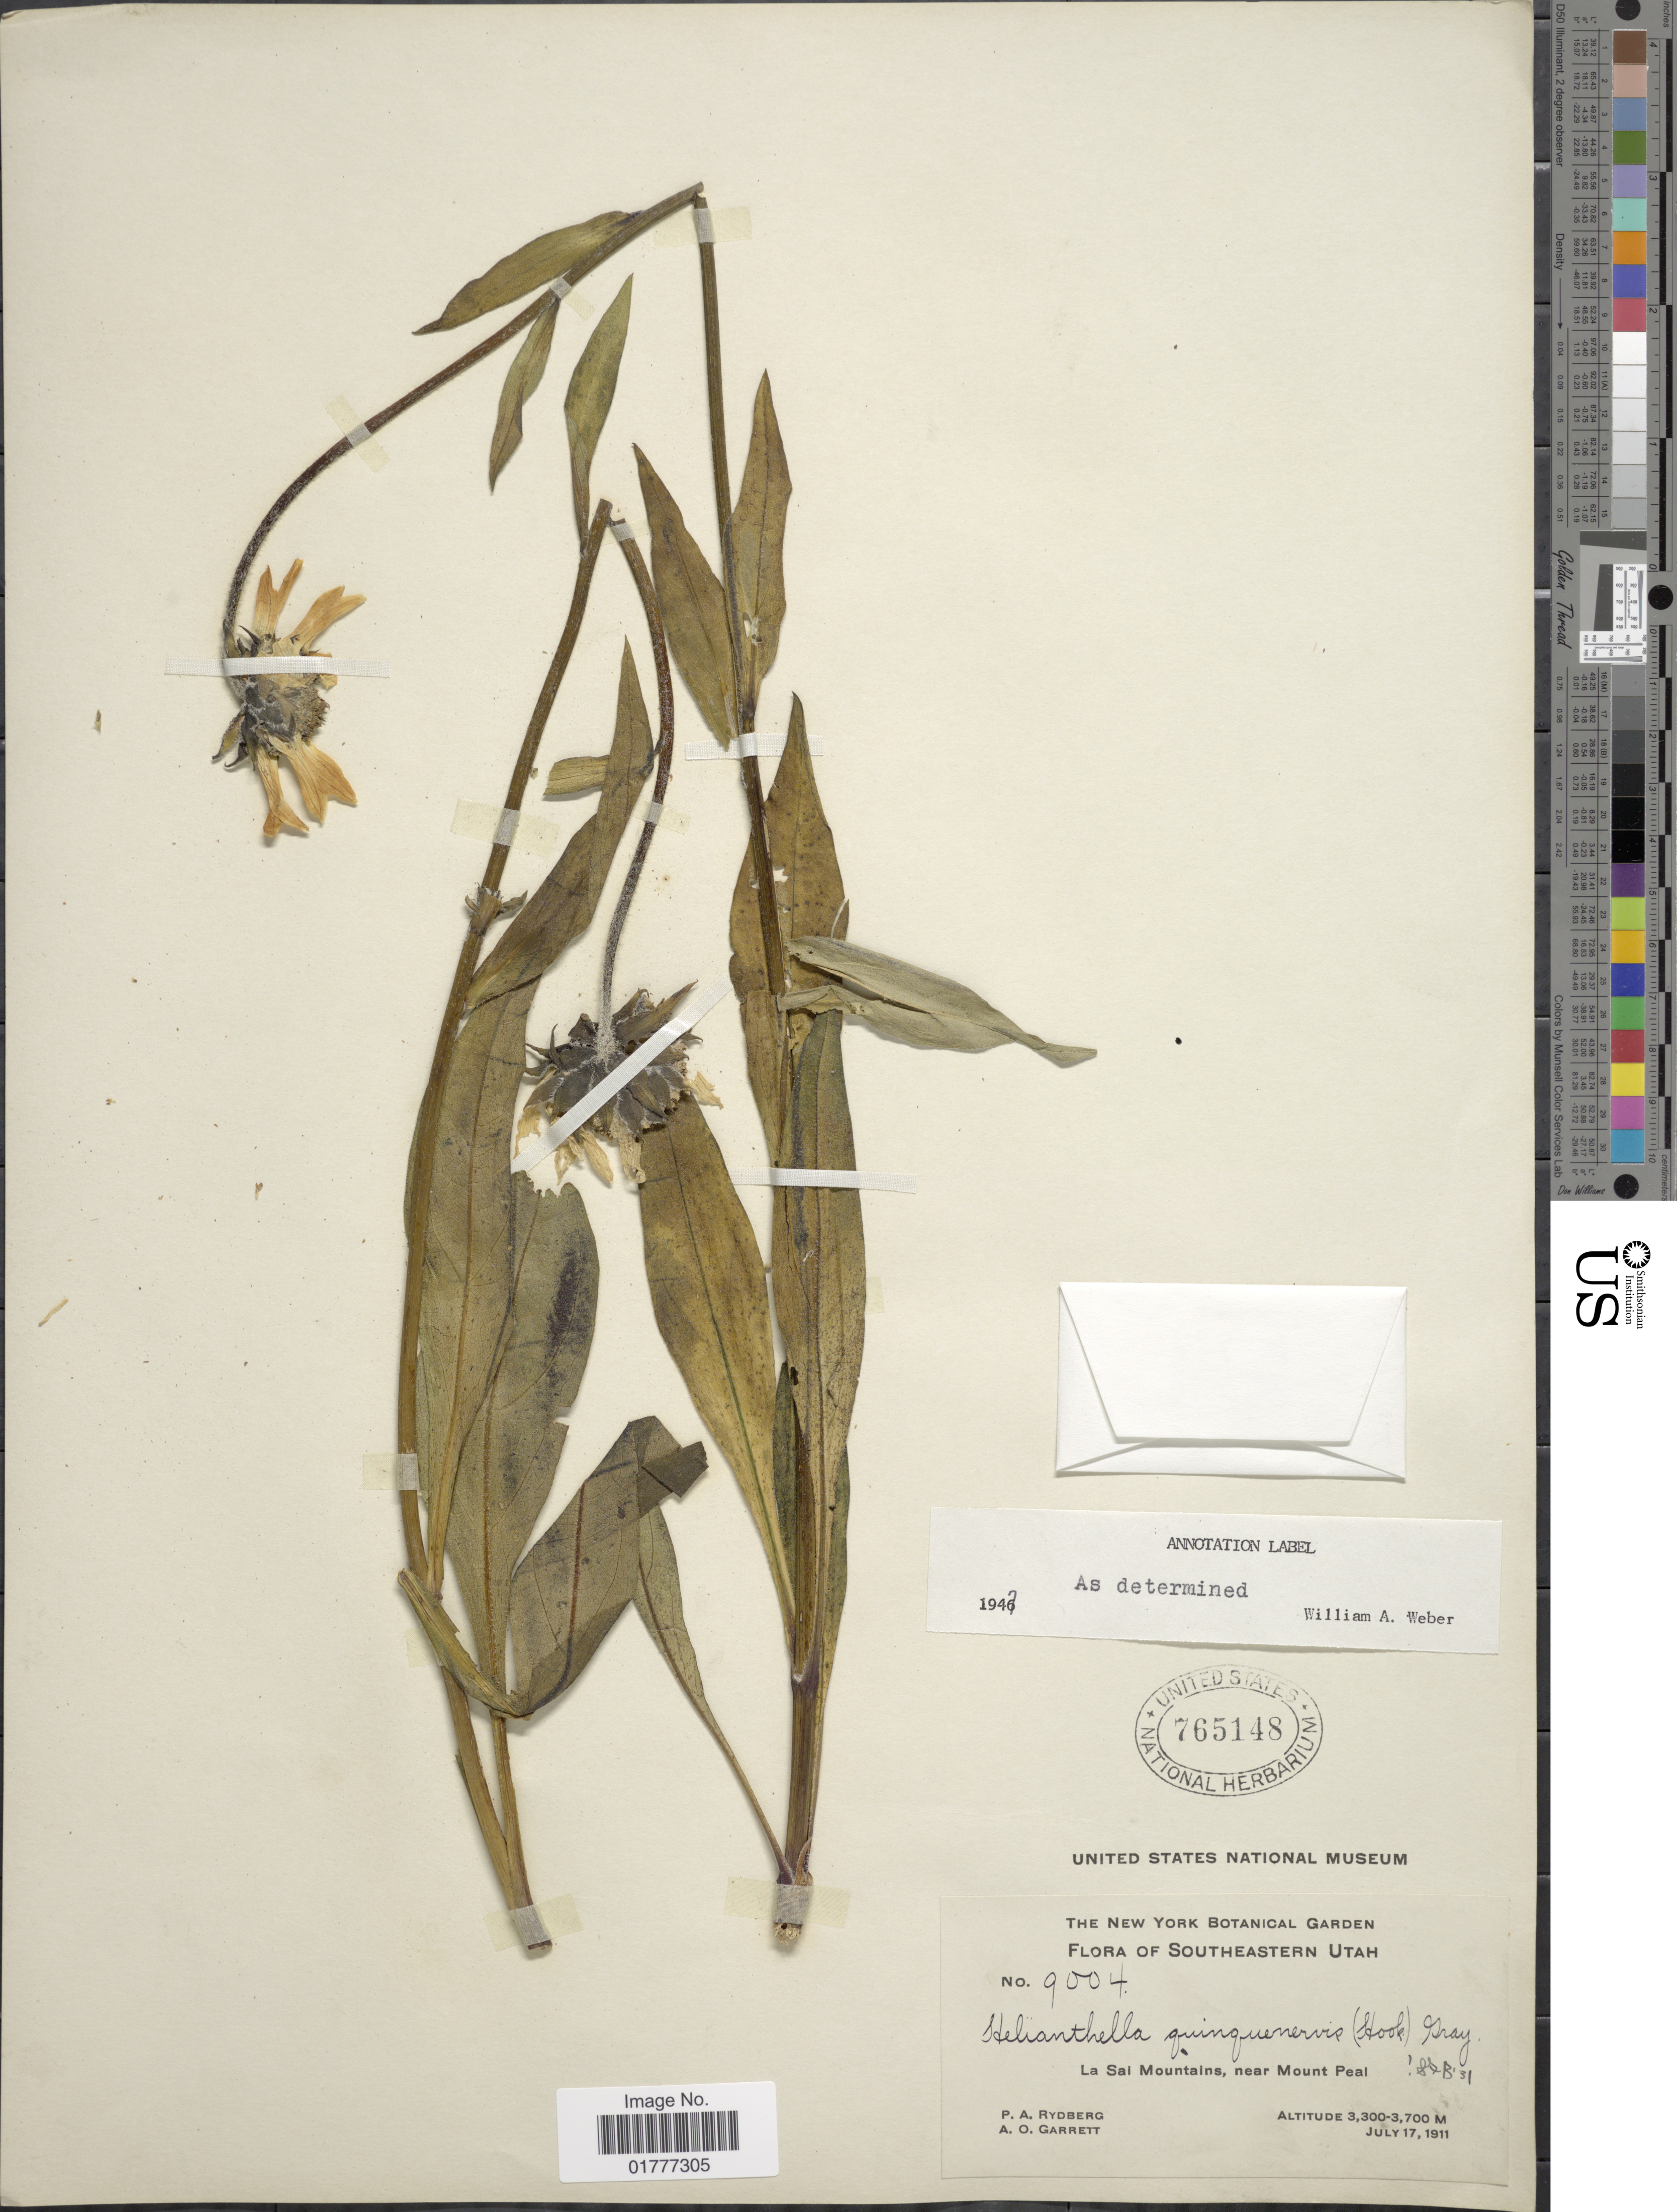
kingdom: Plantae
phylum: Tracheophyta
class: Magnoliopsida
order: Asterales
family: Asteraceae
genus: Helianthella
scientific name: Helianthella quinquenervis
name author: (Hook.) A. Gray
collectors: P. A. Rydberg & A. O. Garrett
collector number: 9004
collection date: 1911-07-17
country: United States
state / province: Utah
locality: Southeastern Utah, La Sal Mountains, near Mount Peal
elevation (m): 3300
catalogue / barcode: US 765146